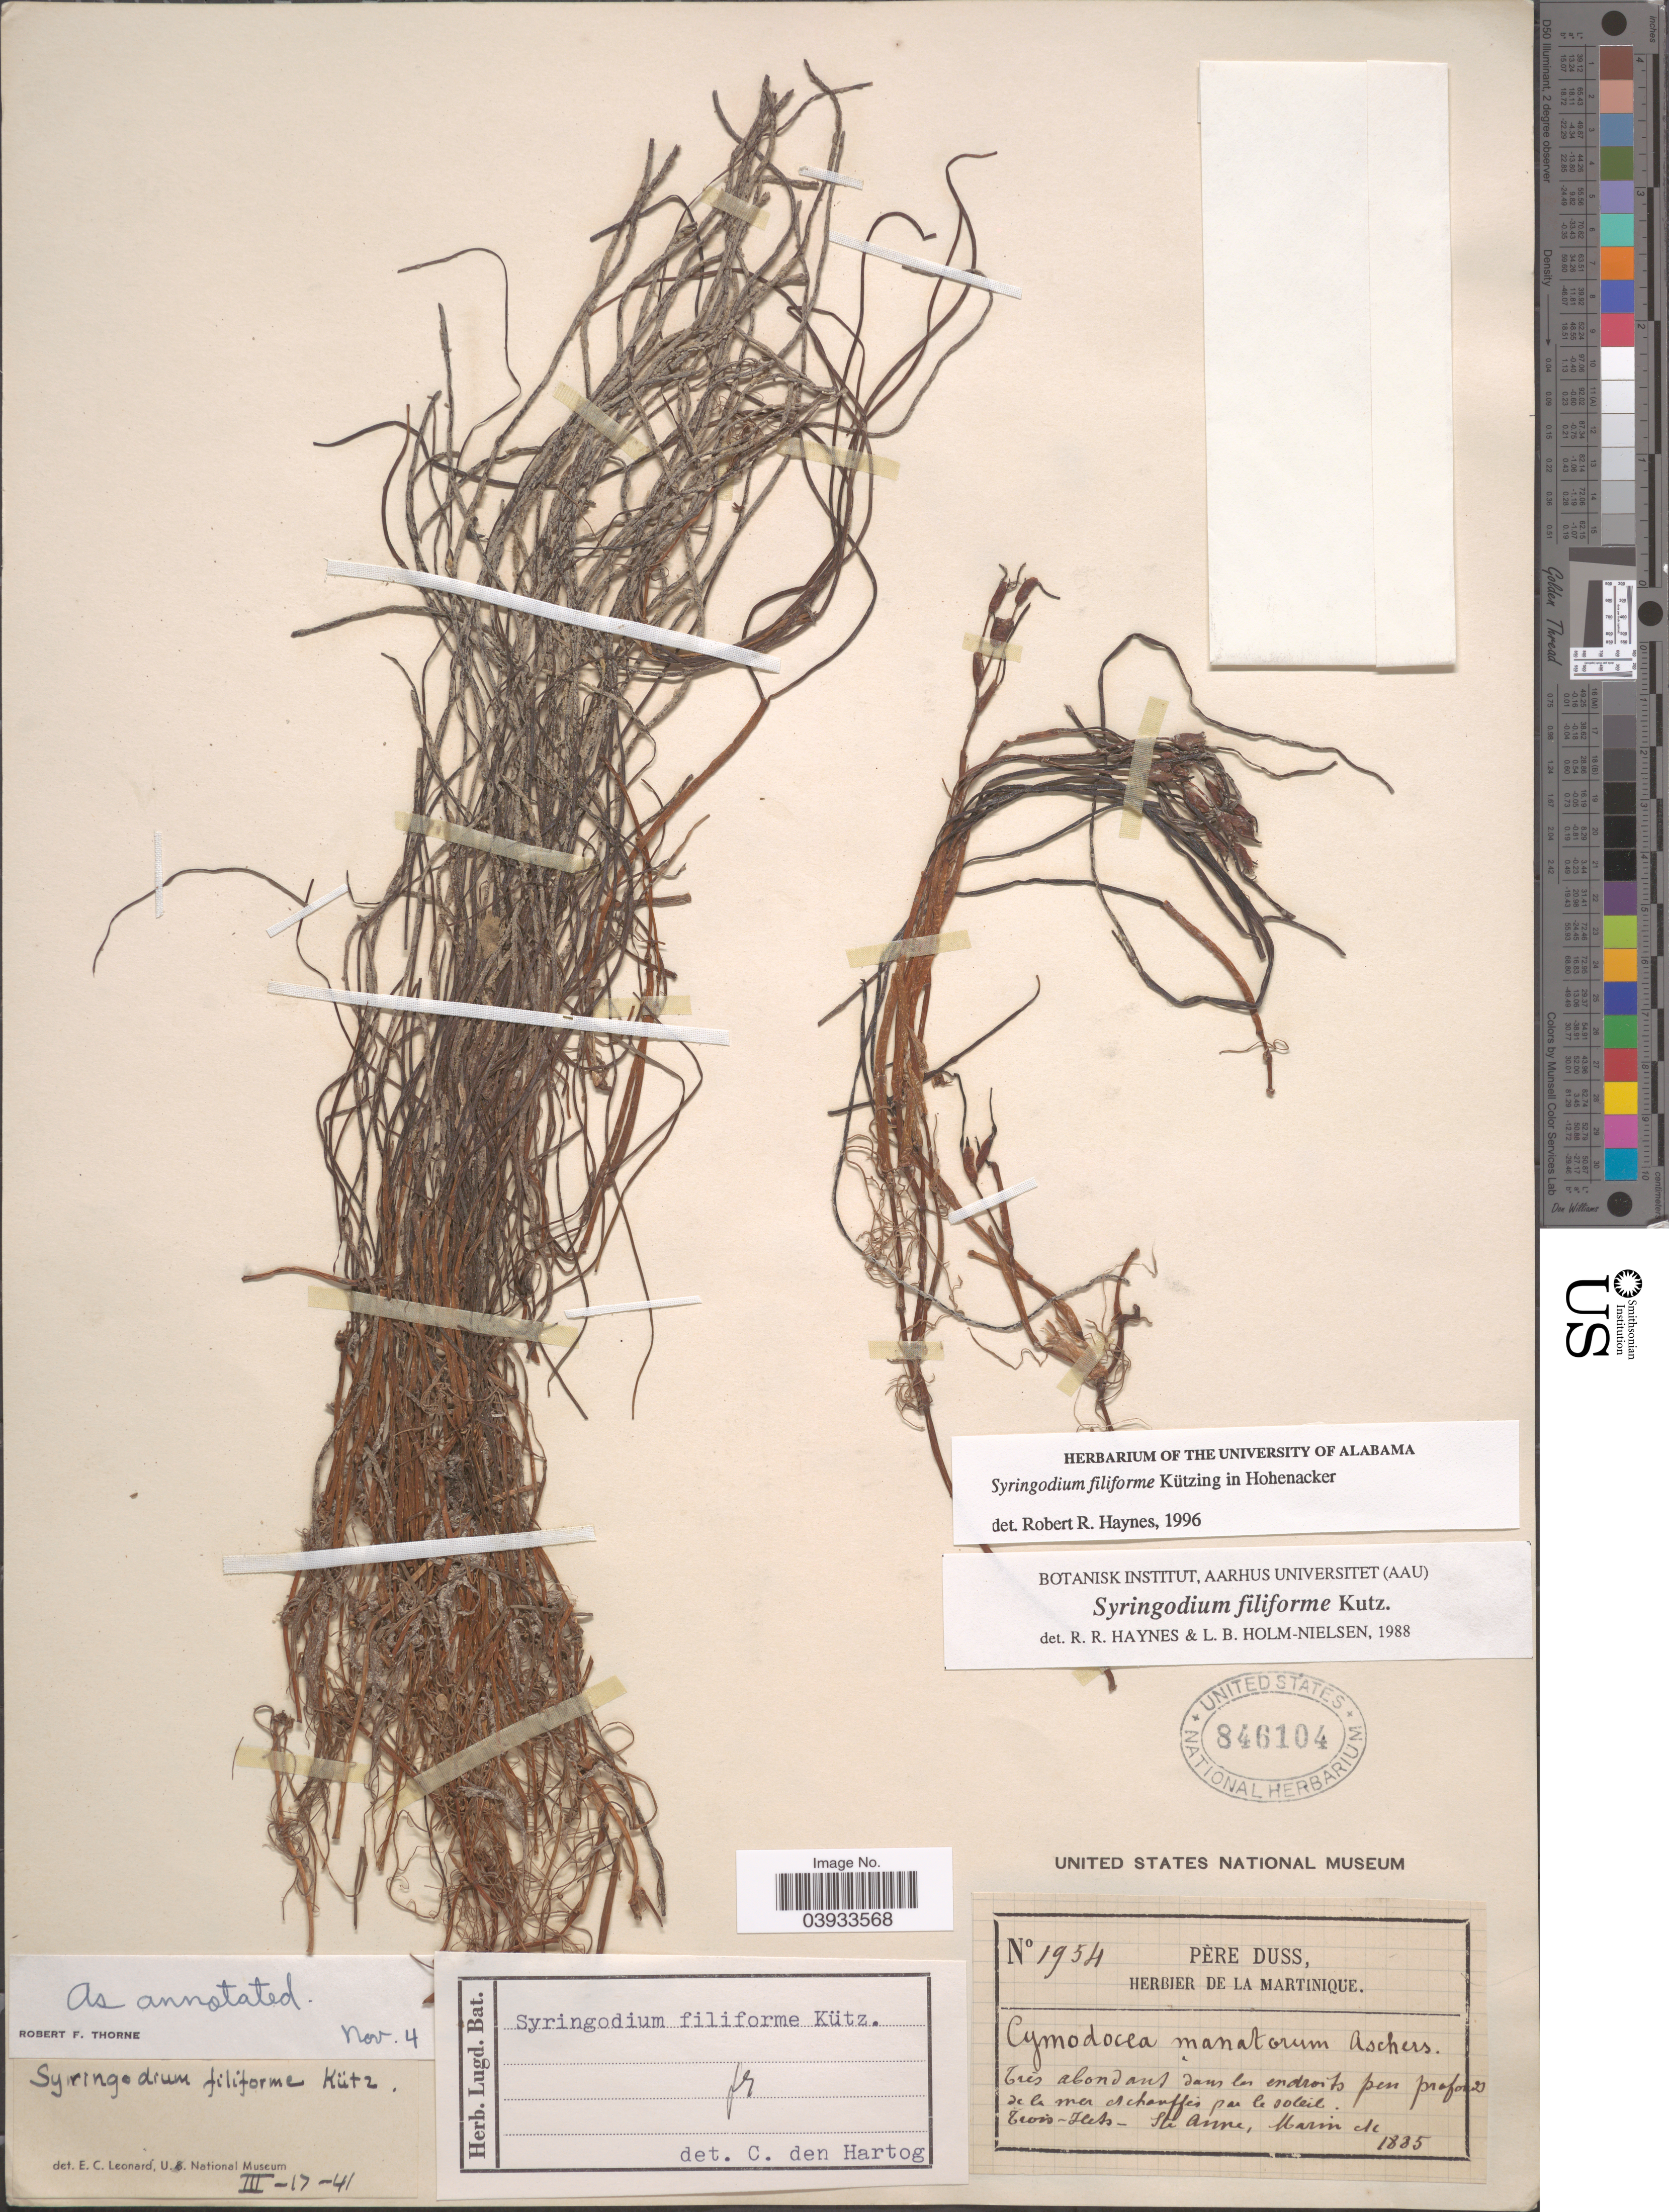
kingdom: Plantae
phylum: Tracheophyta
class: Liliopsida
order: Alismatales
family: Cymodoceaceae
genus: Syringodium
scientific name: Syringodium filiforme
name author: Kütz.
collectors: Père Duss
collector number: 1954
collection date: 1835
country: Martinique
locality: Trois-Hets- Ste Anne, Marin.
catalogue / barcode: US 846104